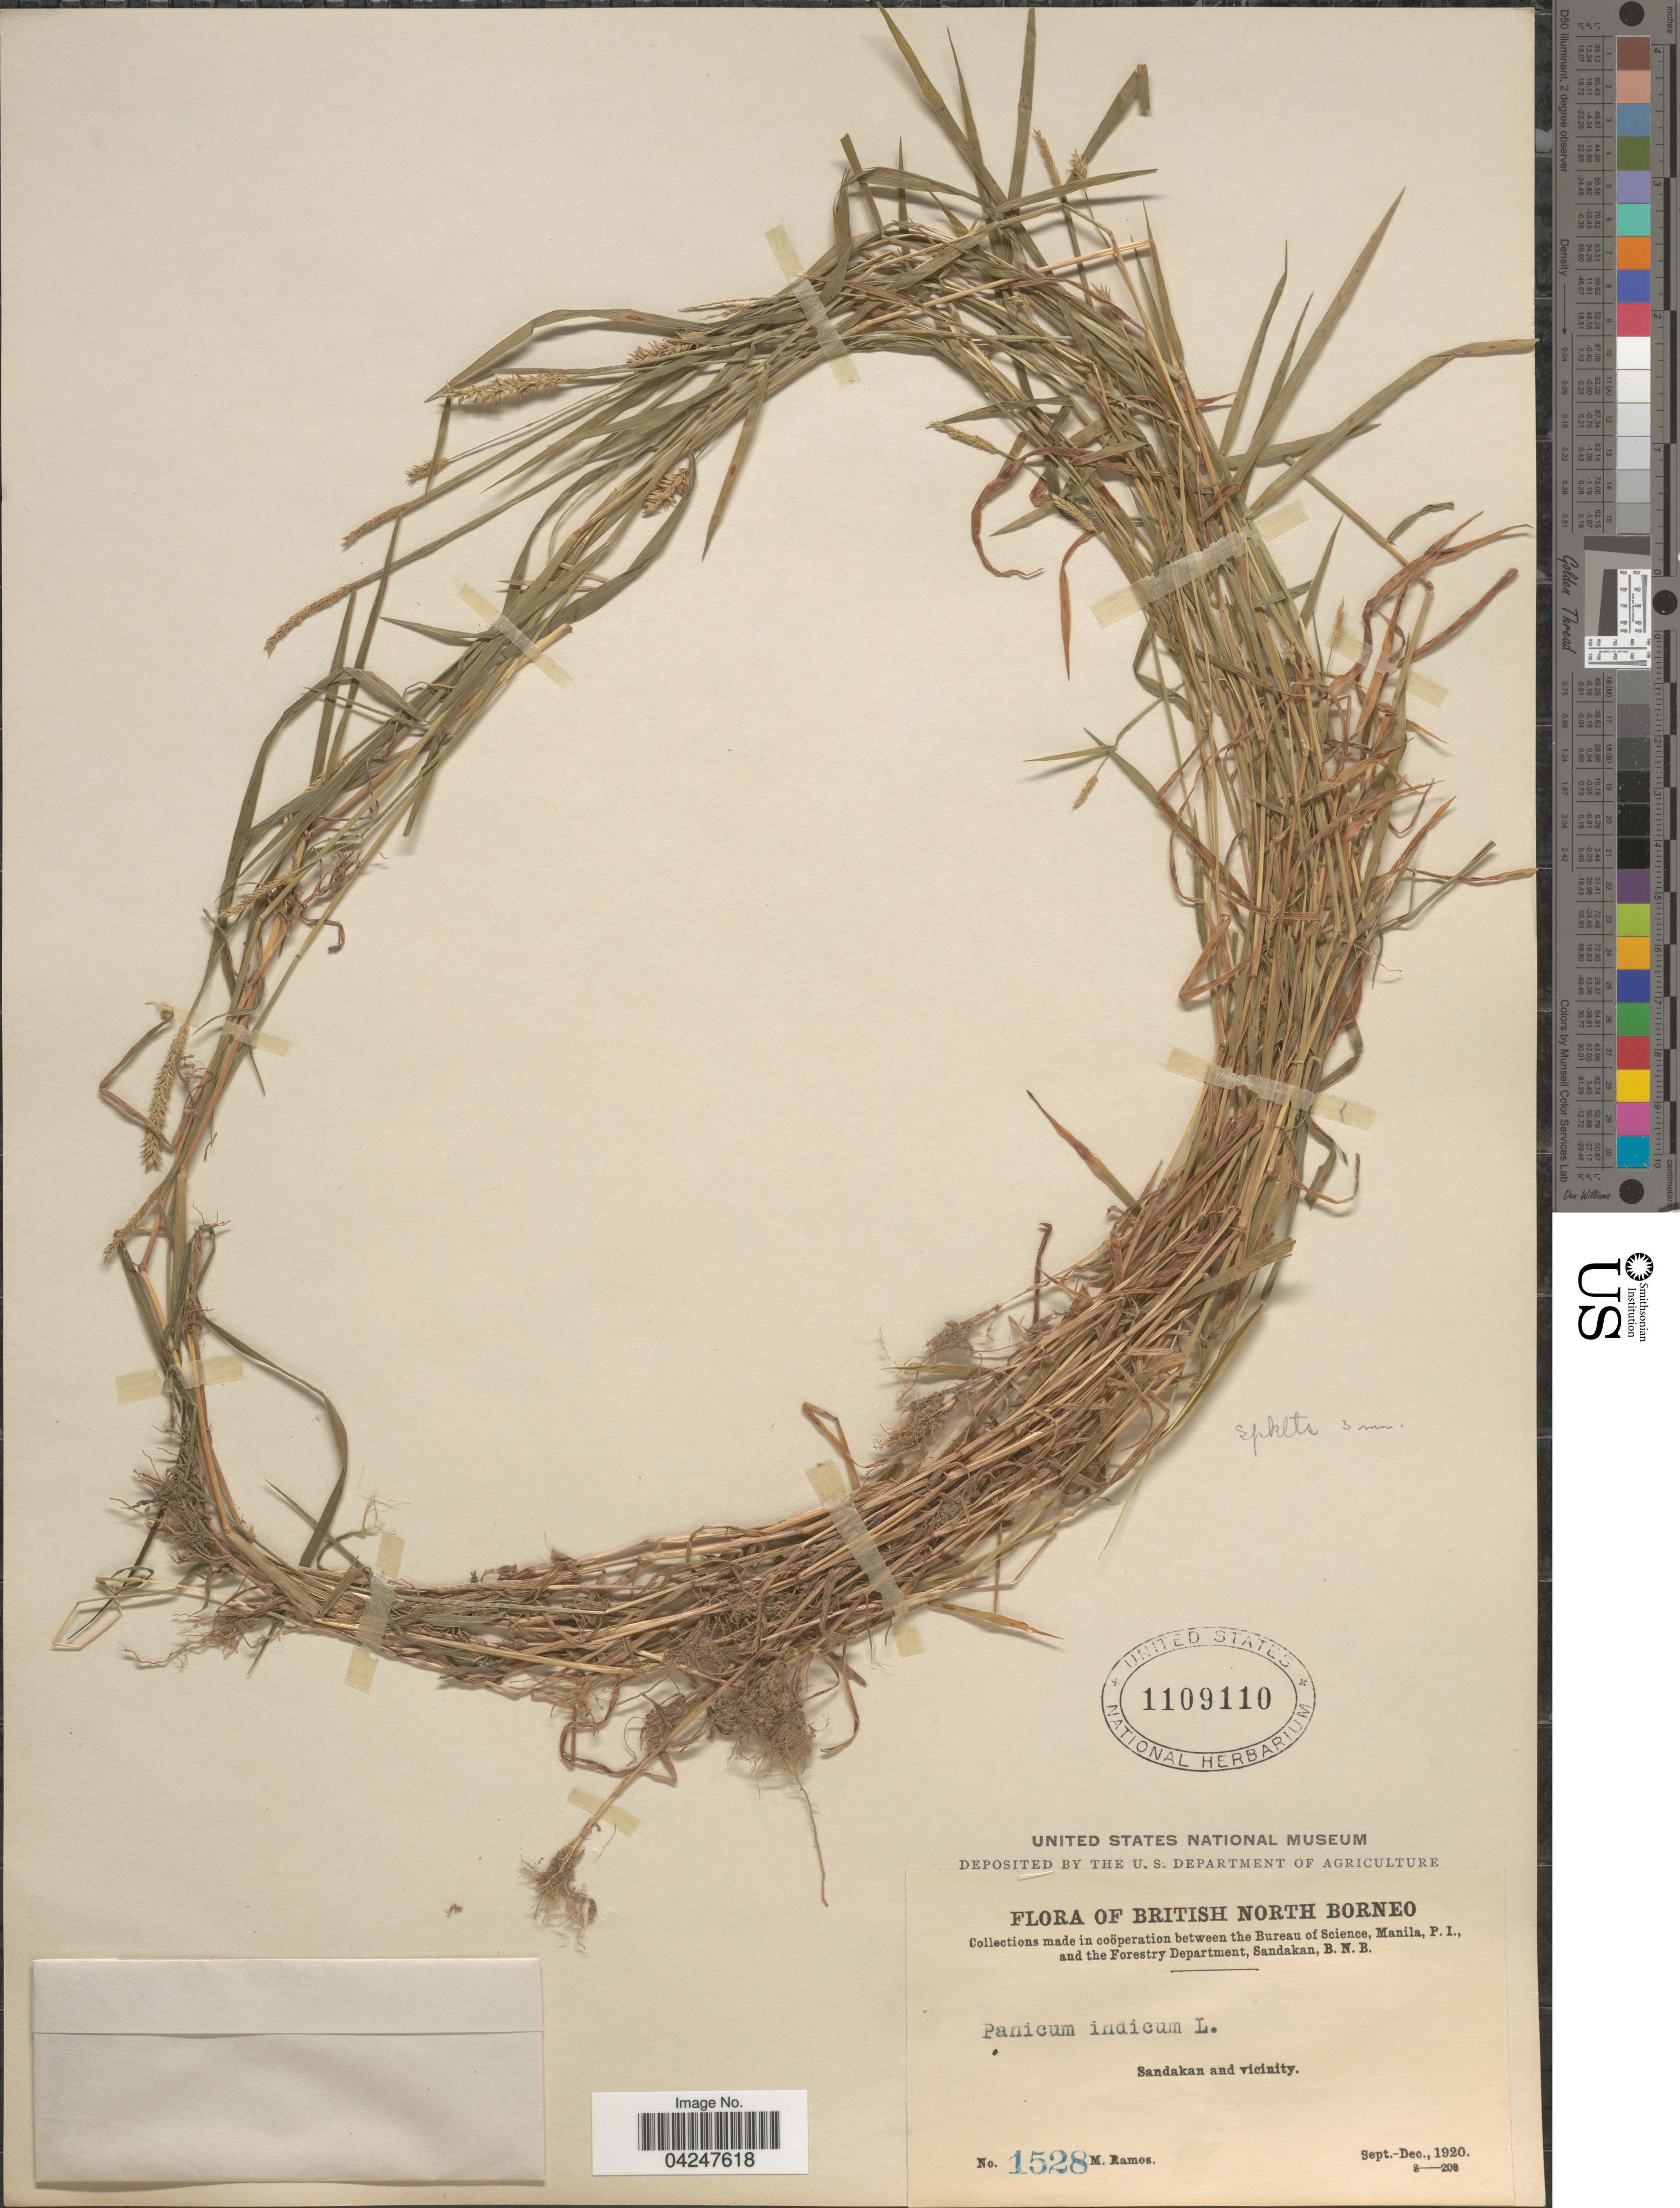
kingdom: Plantae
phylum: Tracheophyta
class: Liliopsida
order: Poales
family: Poaceae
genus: Sacciolepis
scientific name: Sacciolepis indica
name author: (L.) Chase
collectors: M. Ramos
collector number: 1528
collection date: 1920-09/1920-12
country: Malaysia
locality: British North Borneo. Sandakan and vicinity.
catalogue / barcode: US 1109110